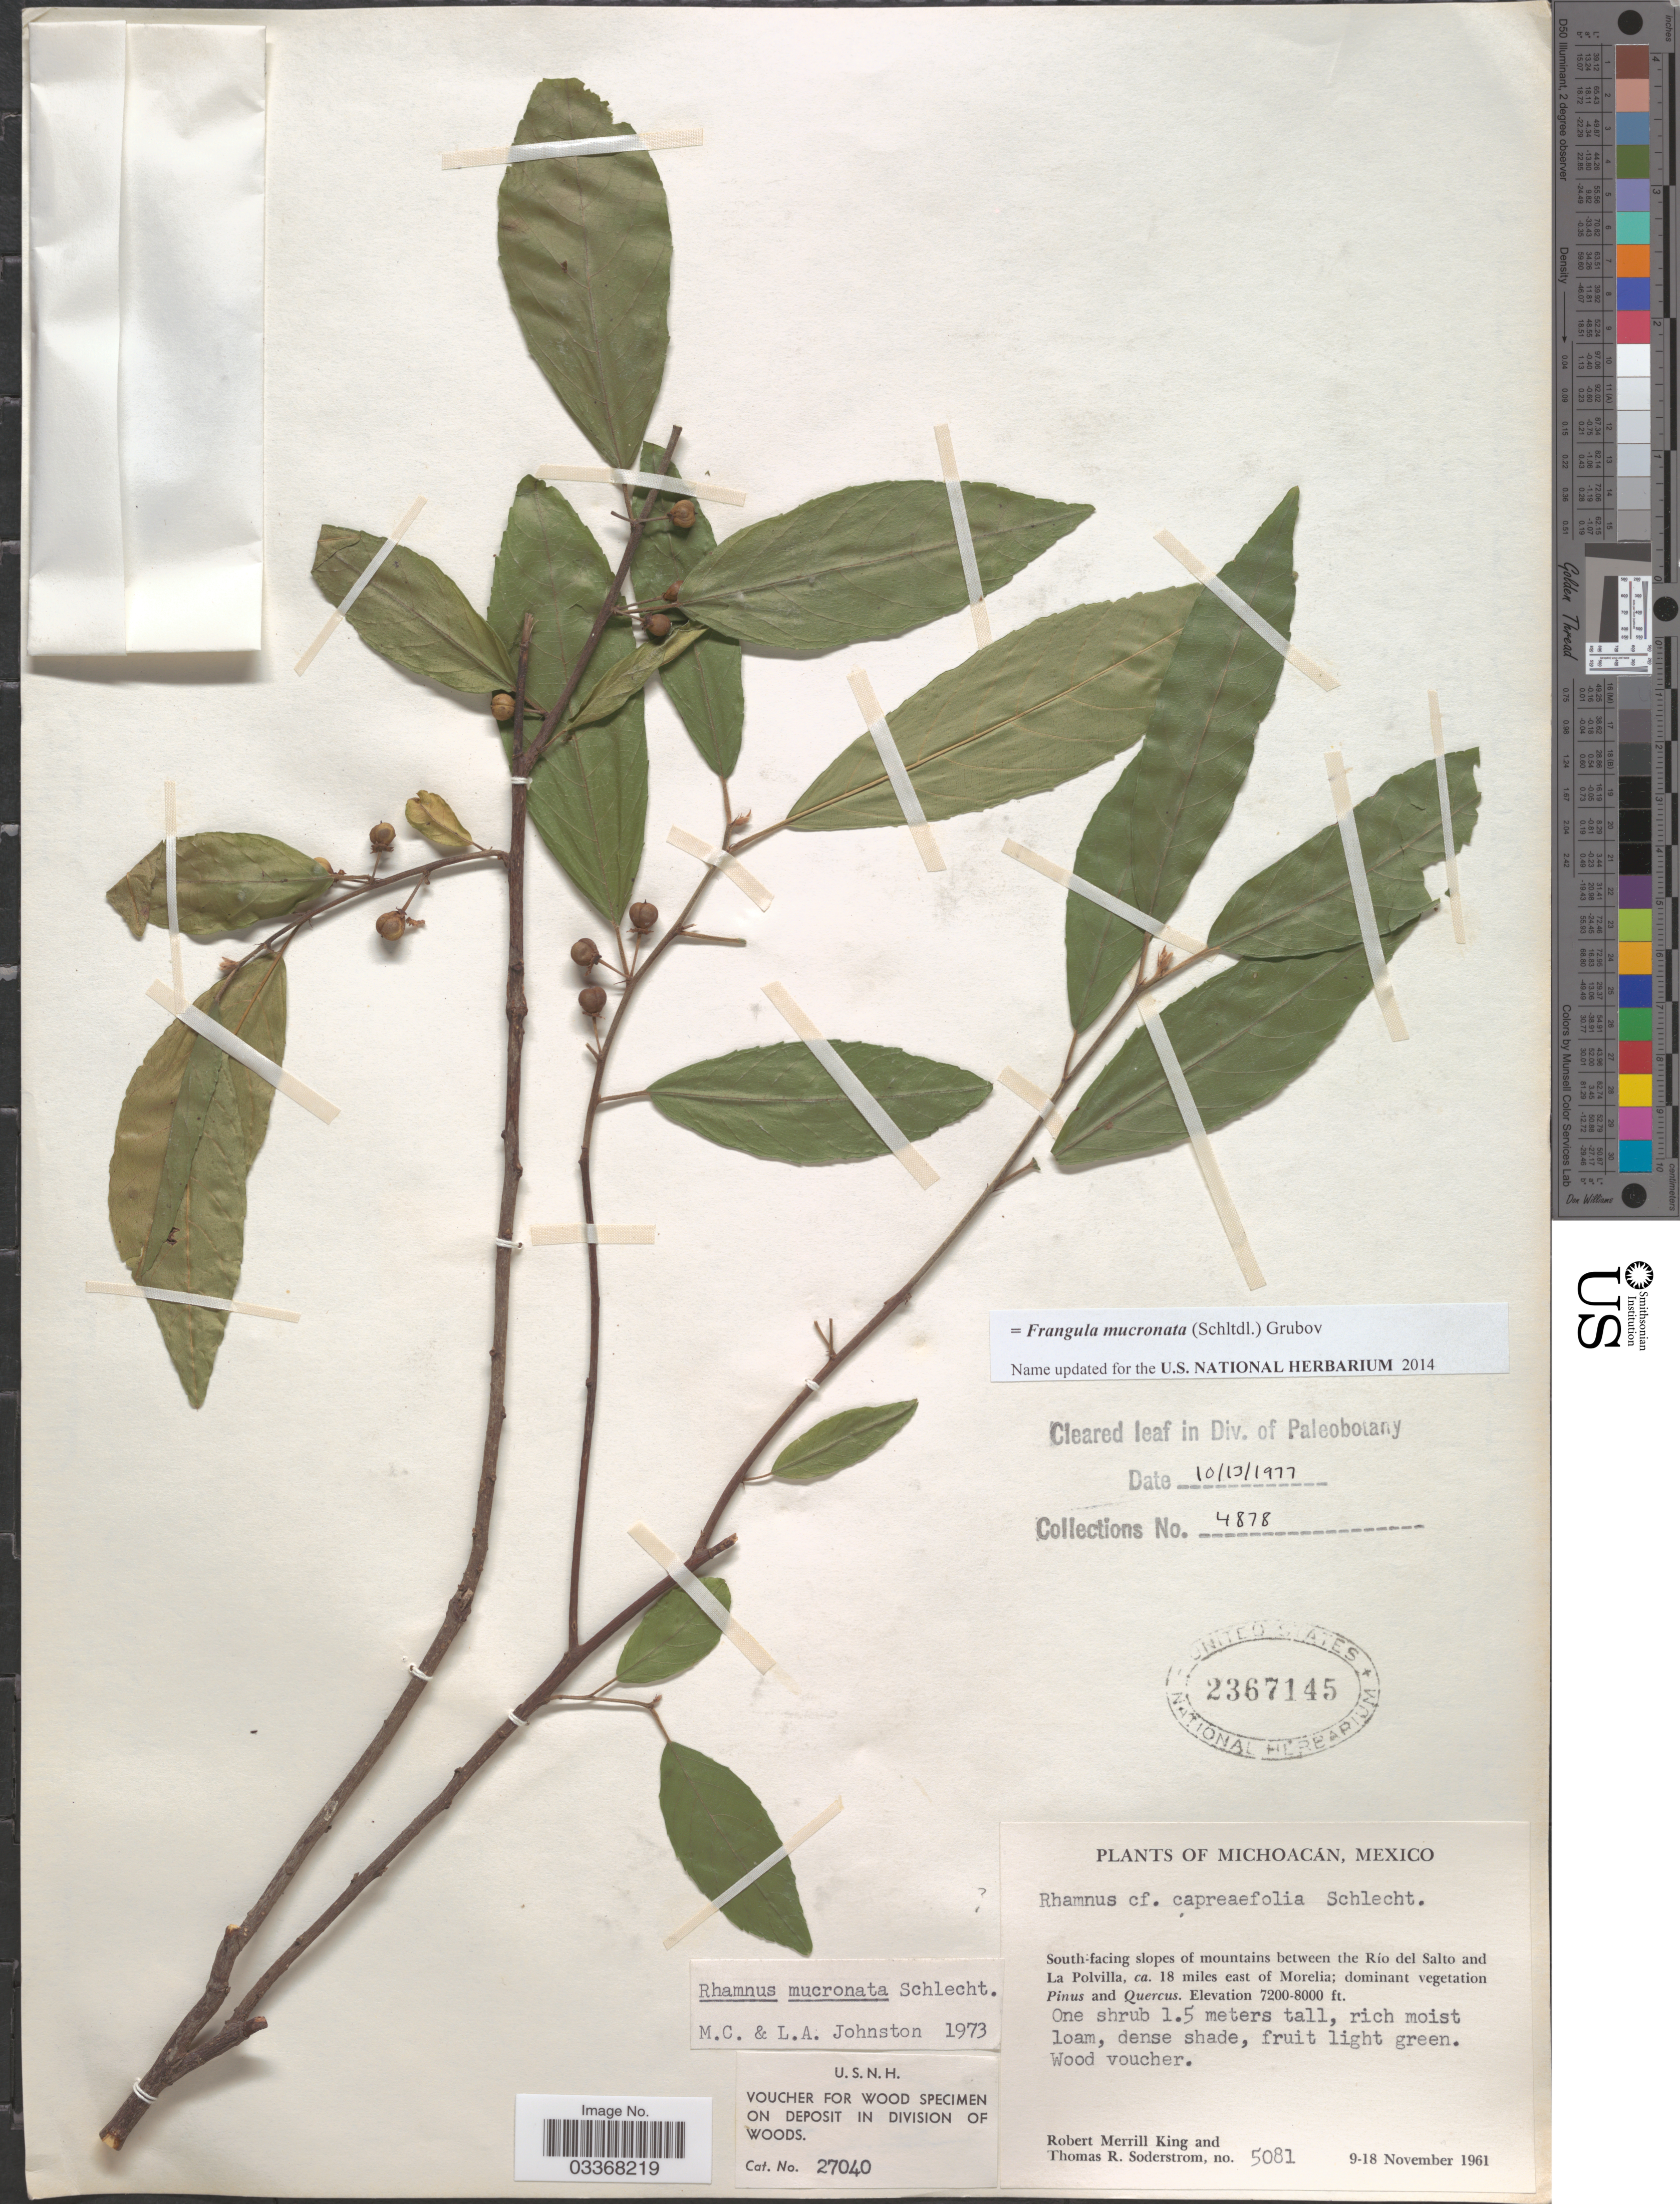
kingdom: Plantae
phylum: Tracheophyta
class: Magnoliopsida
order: Rosales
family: Rhamnaceae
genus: Frangula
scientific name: Frangula mucronata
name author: (Schltdl.) Grubov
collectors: R. M. King & T. R. Soderstrom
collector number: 5081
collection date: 1961-11-09/1961-11-18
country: Mexico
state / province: Michoacán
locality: South-facing slopes of mountain between the Río del Salto and La Polvilla, ca. 18 miles east of Morelia.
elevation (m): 2195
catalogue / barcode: US 2367145